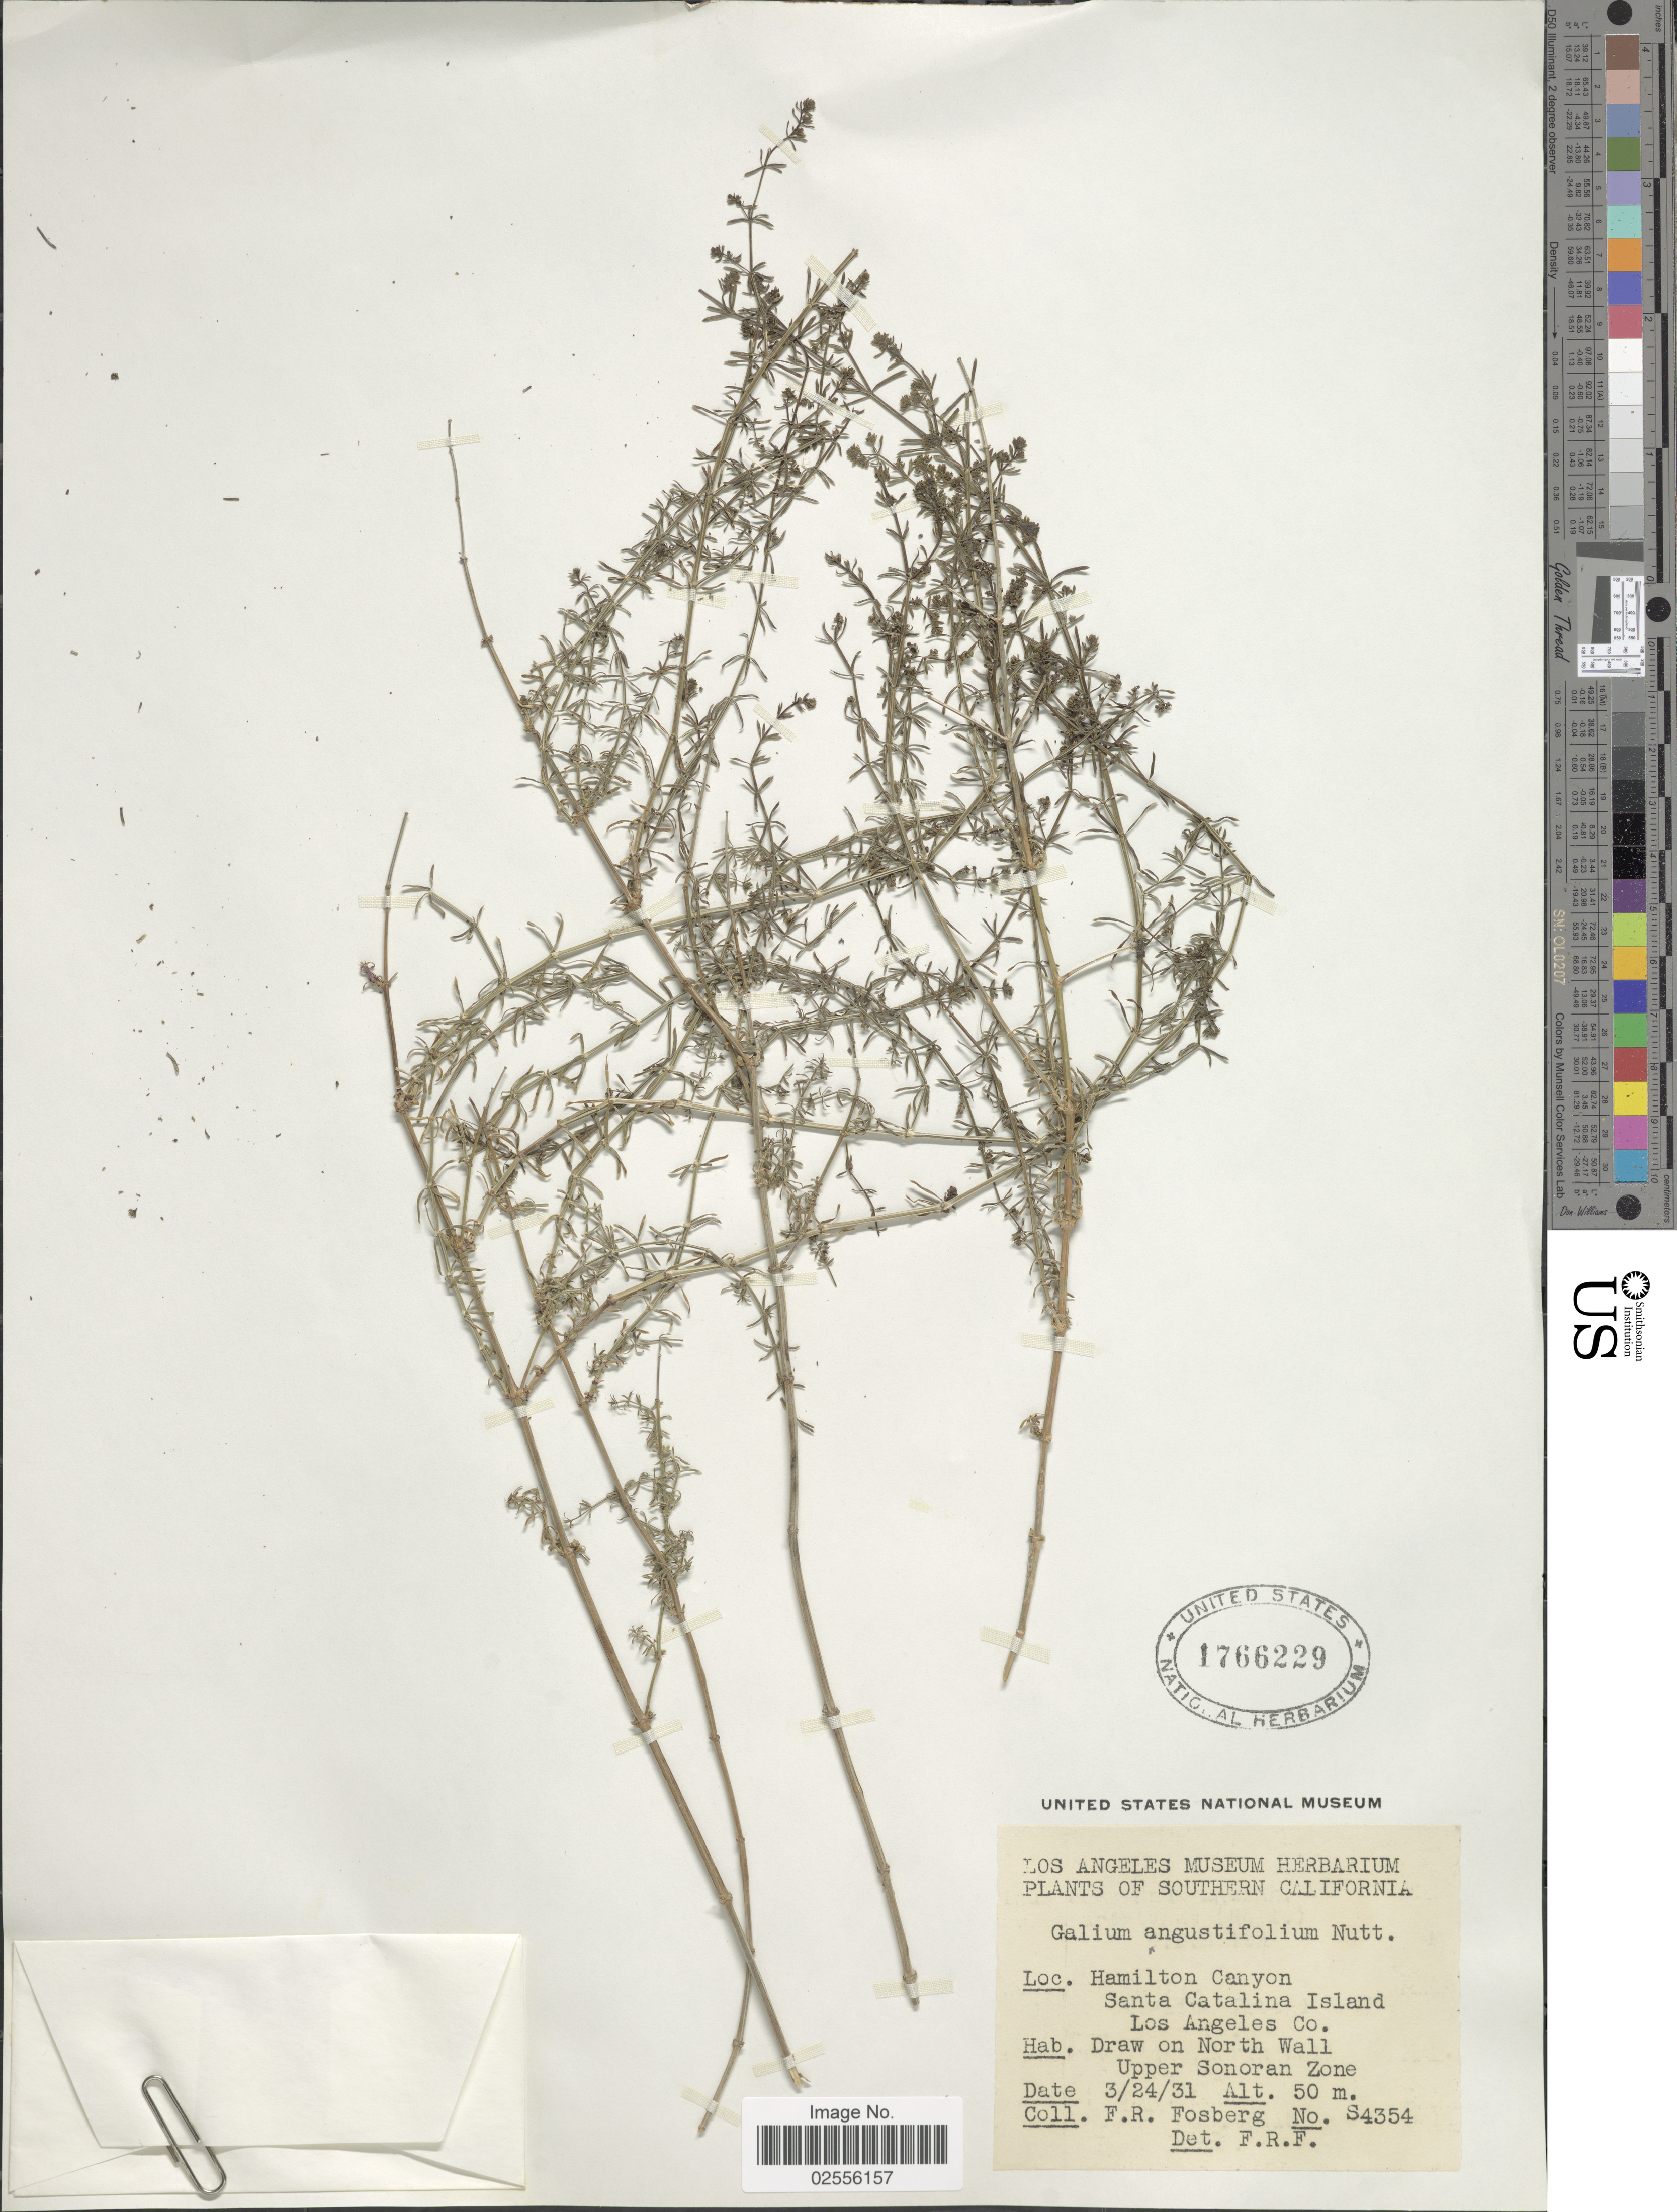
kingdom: Plantae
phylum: Tracheophyta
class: Magnoliopsida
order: Gentianales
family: Rubiaceae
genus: Galium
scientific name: Galium angustifolium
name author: Nutt.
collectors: F. R. Fosberg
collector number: S4354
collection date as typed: Transcribed d/m/y: 24/3/31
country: United States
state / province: California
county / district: Los Angeles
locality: Southern California, Hamilton Canyon, Santa Catalina Island, Los Angeles Co., Draw on North Wall, Upper Sonoran Zone.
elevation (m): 50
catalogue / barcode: US 1766229